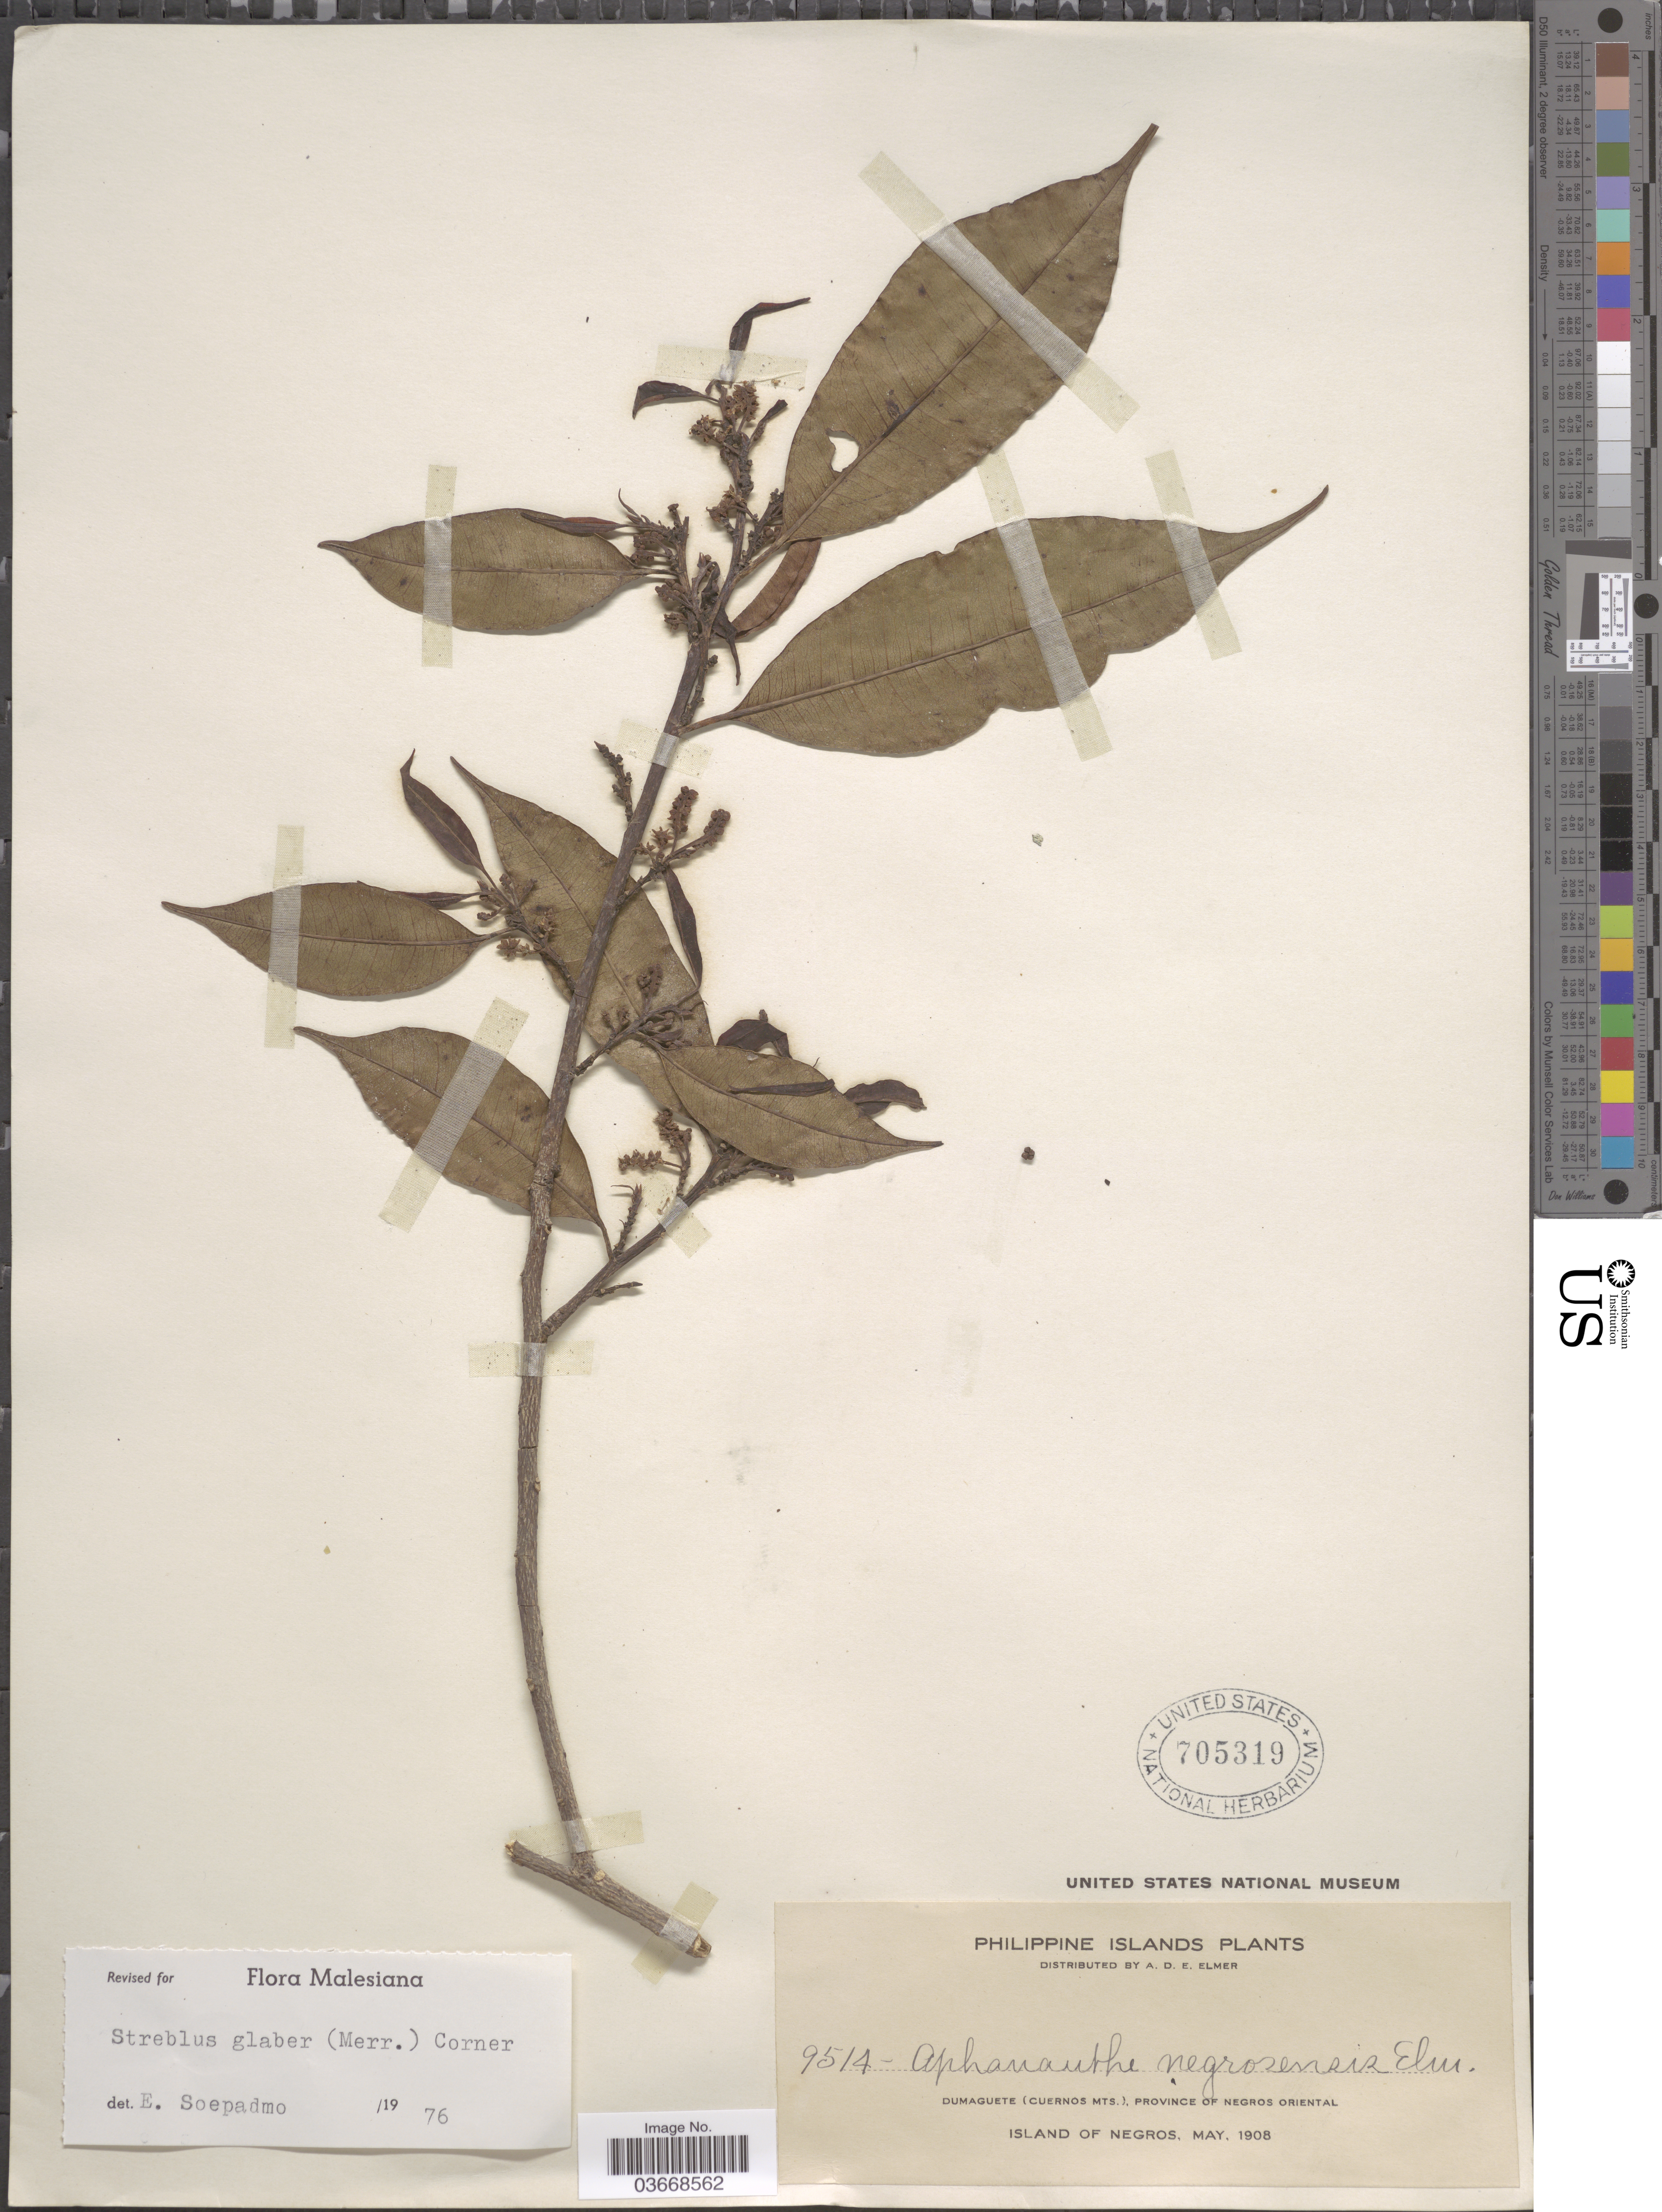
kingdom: Plantae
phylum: Tracheophyta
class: Magnoliopsida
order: Rosales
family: Moraceae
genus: Paratrophis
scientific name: Paratrophis glabra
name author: (Merr.) Steenis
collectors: A. D. E. Elmer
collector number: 9514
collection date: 1908-05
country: Philippines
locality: Dumaguete (Cuernos Mts.), Province of Negros Oriental. Island of Negros.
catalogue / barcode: US 705319